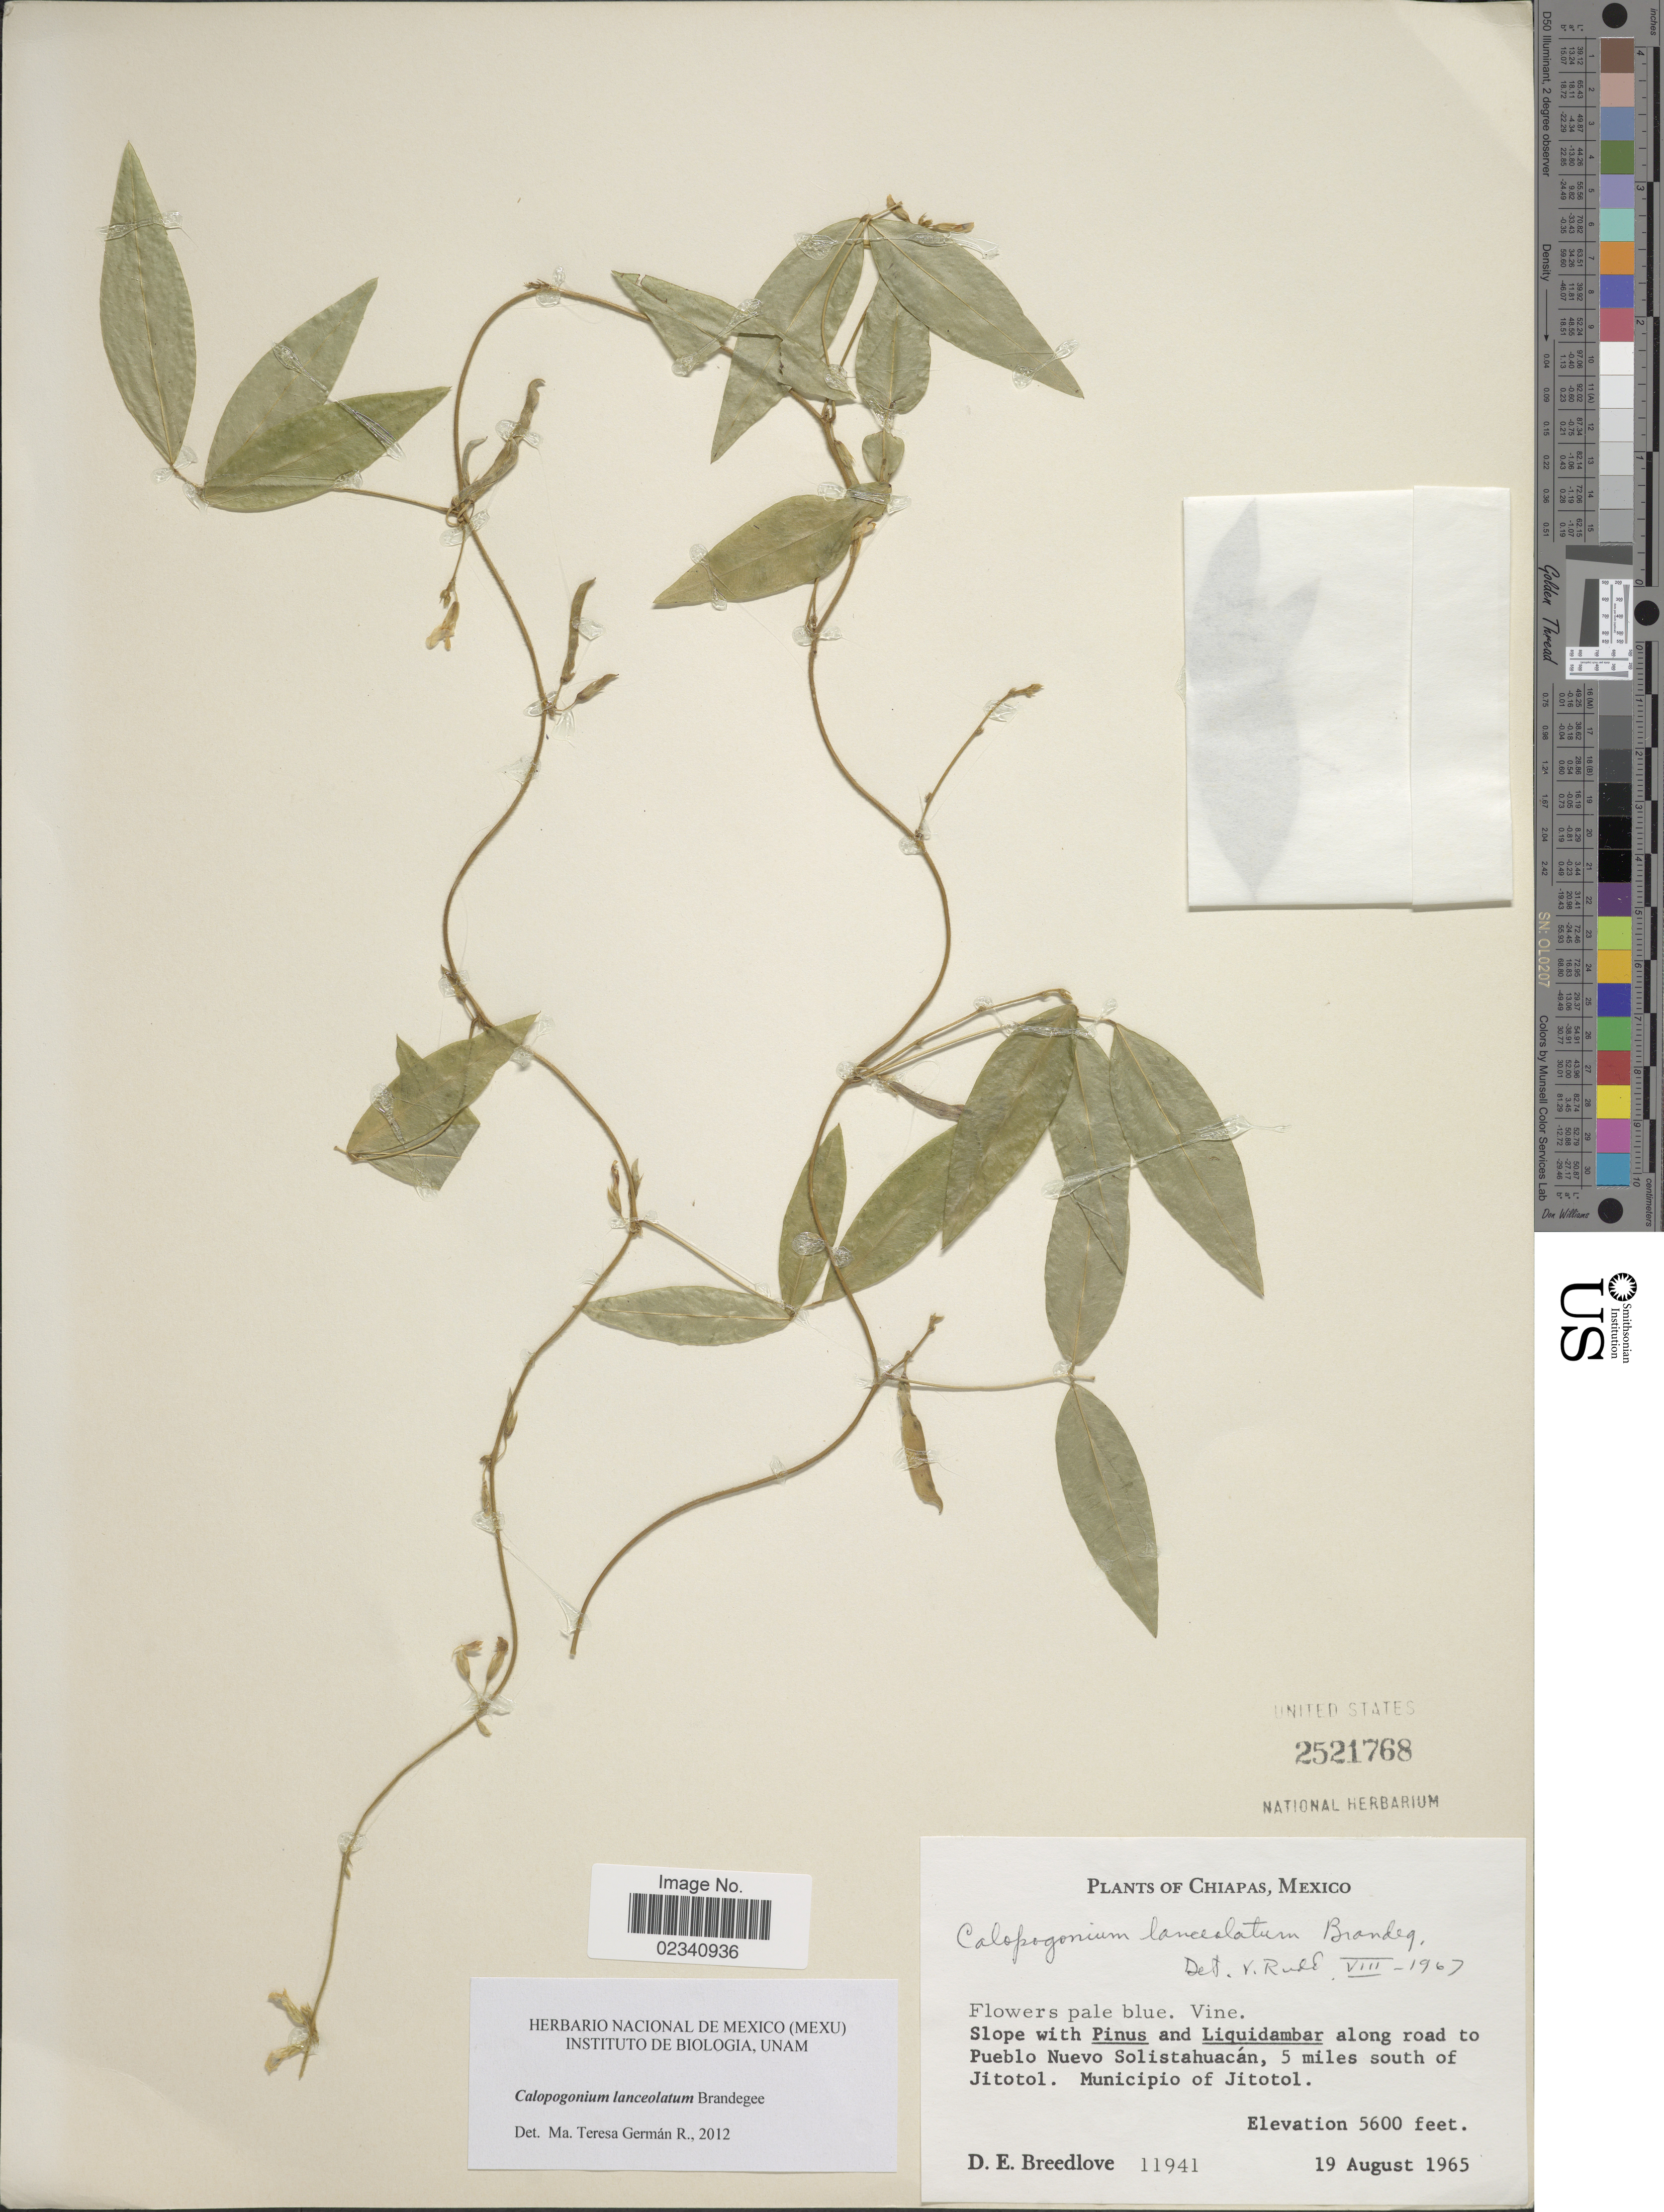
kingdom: Plantae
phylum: Tracheophyta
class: Magnoliopsida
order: Fabales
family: Fabaceae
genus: Calopogonium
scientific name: Calopogonium lanceolatum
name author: Brandegee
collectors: D. E. Breedlove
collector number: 11941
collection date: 1965-08-19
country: Mexico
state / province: Chiapas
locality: Chiapas, Along road to Pueblo Nuevo Solistahuacan, 5 miles south of Jitotol. Municipio of Jitotol.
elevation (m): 1707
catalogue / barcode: US 2521768